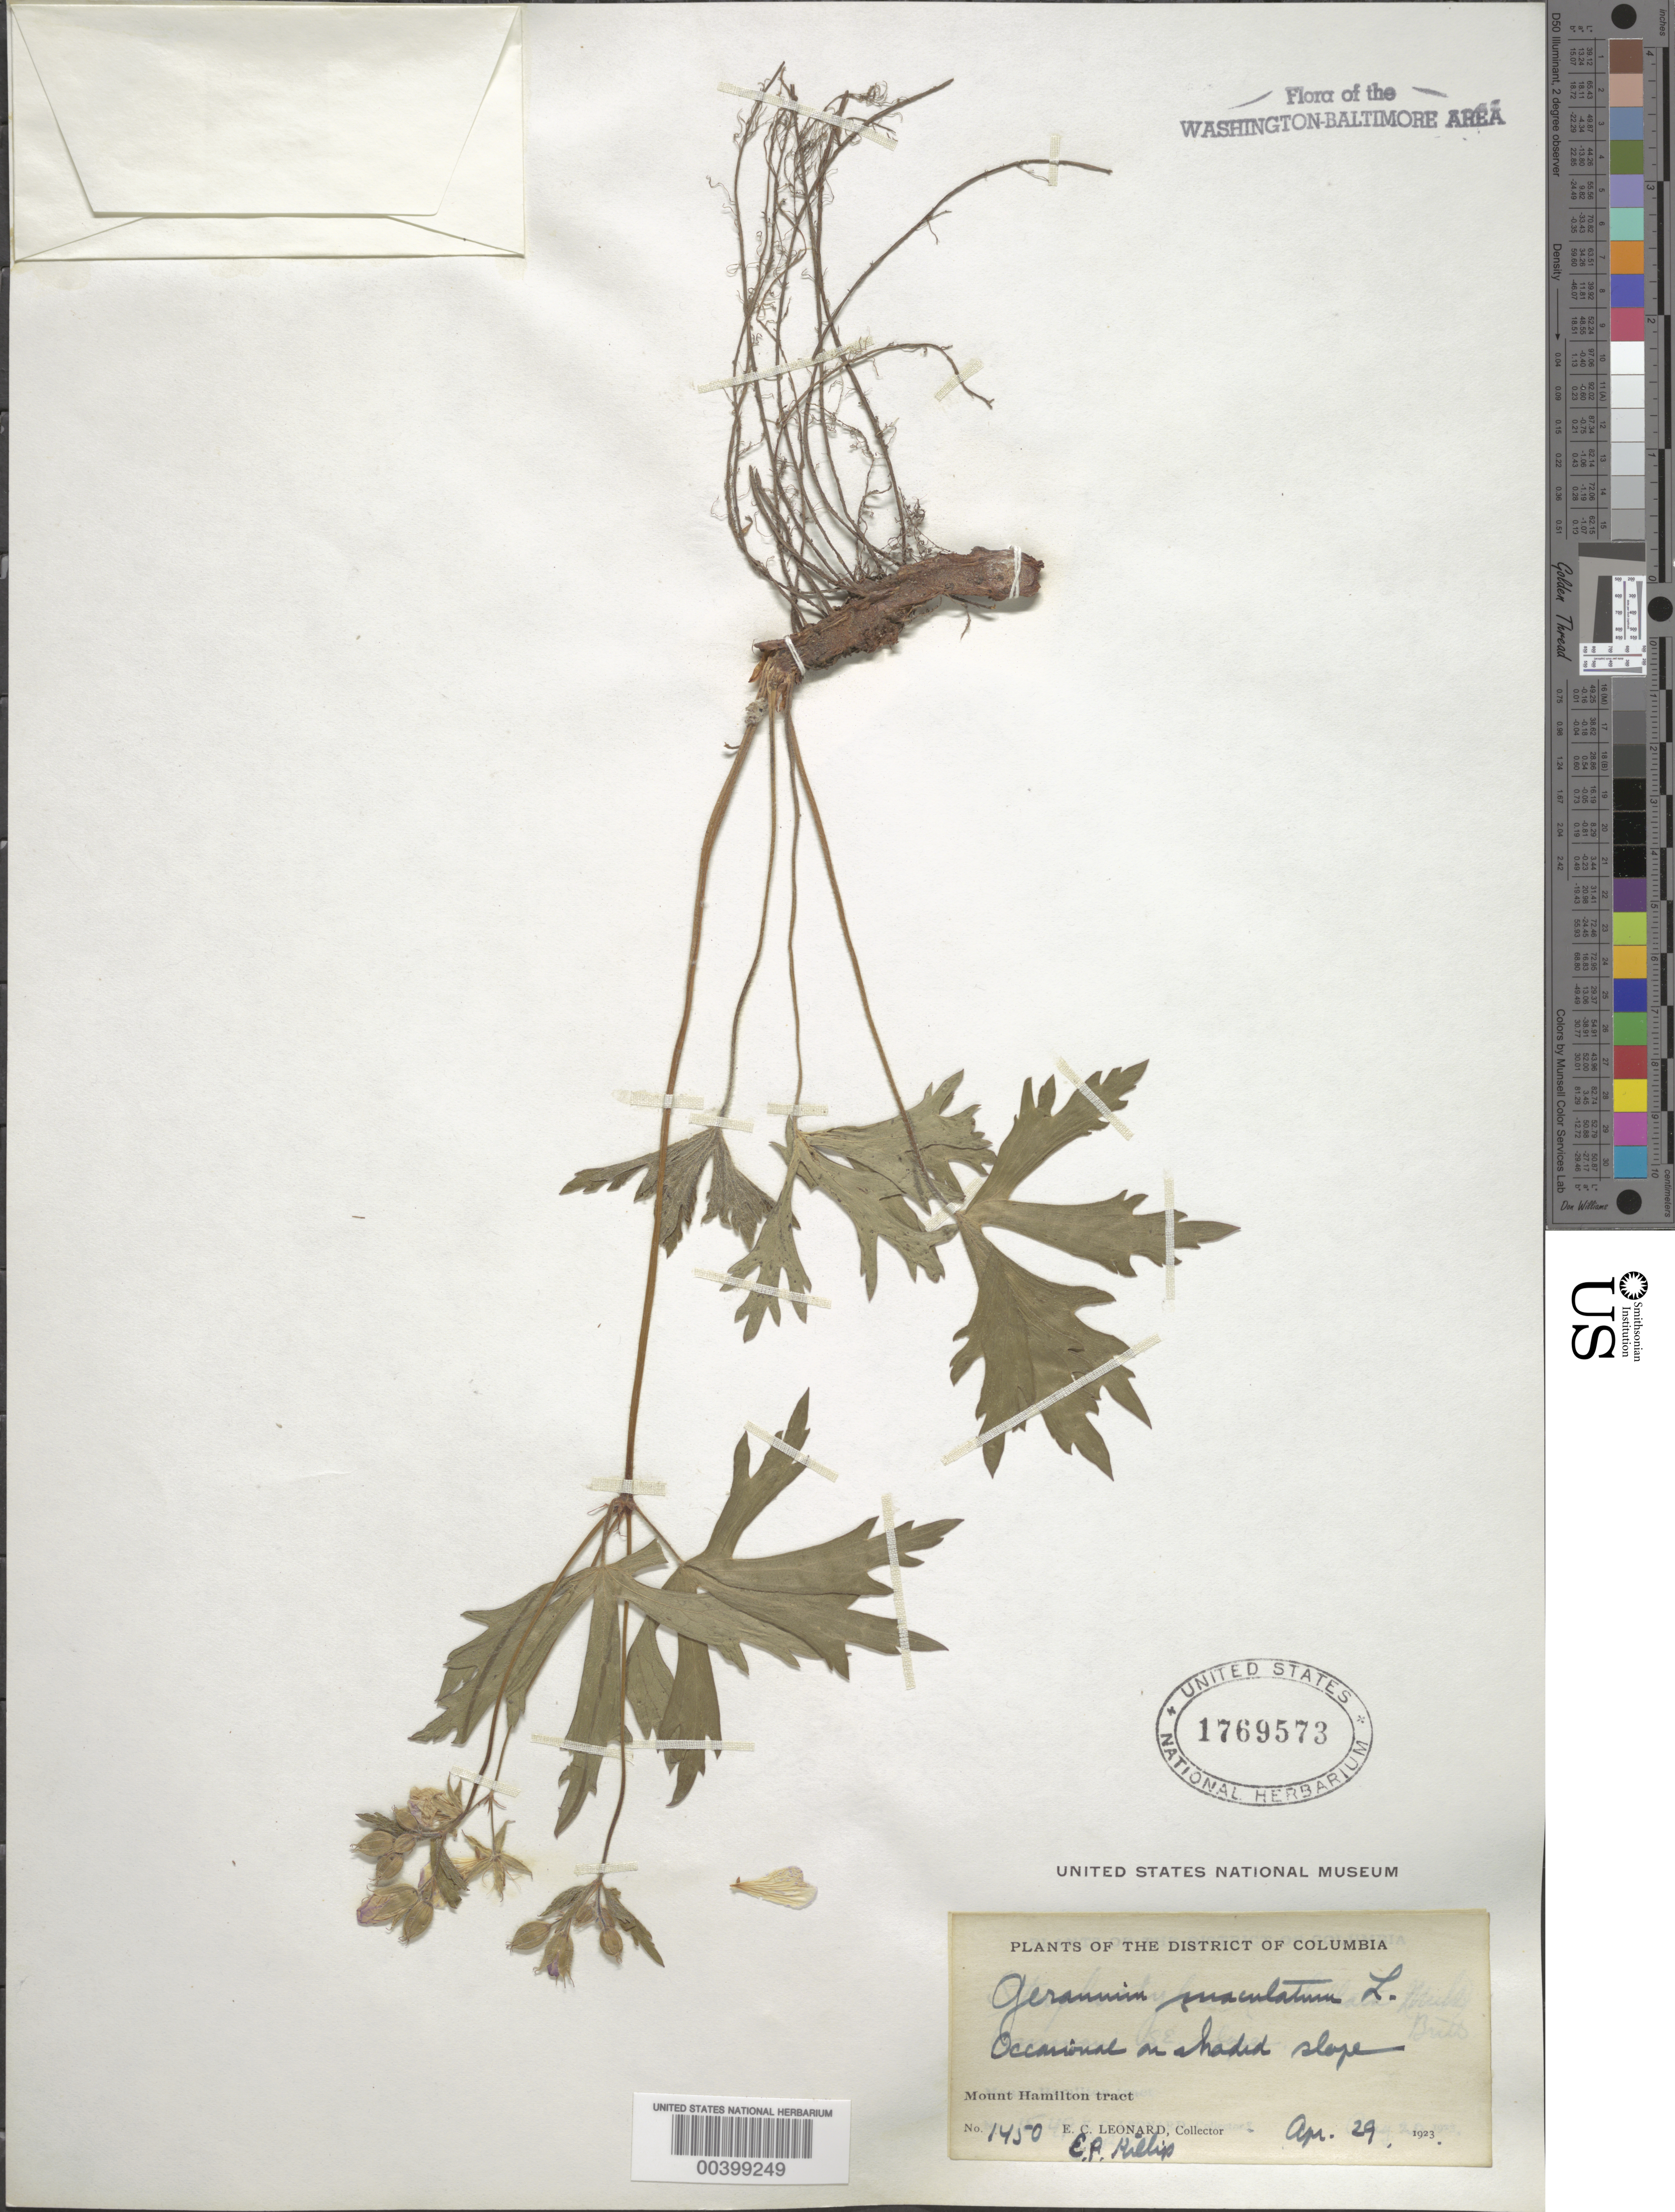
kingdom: Plantae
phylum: Tracheophyta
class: Magnoliopsida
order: Geraniales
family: Geraniaceae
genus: Geranium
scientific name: Geranium maculatum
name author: L.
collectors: E. C. Leonard & E. P. Killip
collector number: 1450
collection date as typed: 29 Apr 1923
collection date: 1923-04-29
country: United States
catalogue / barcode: US 1769573